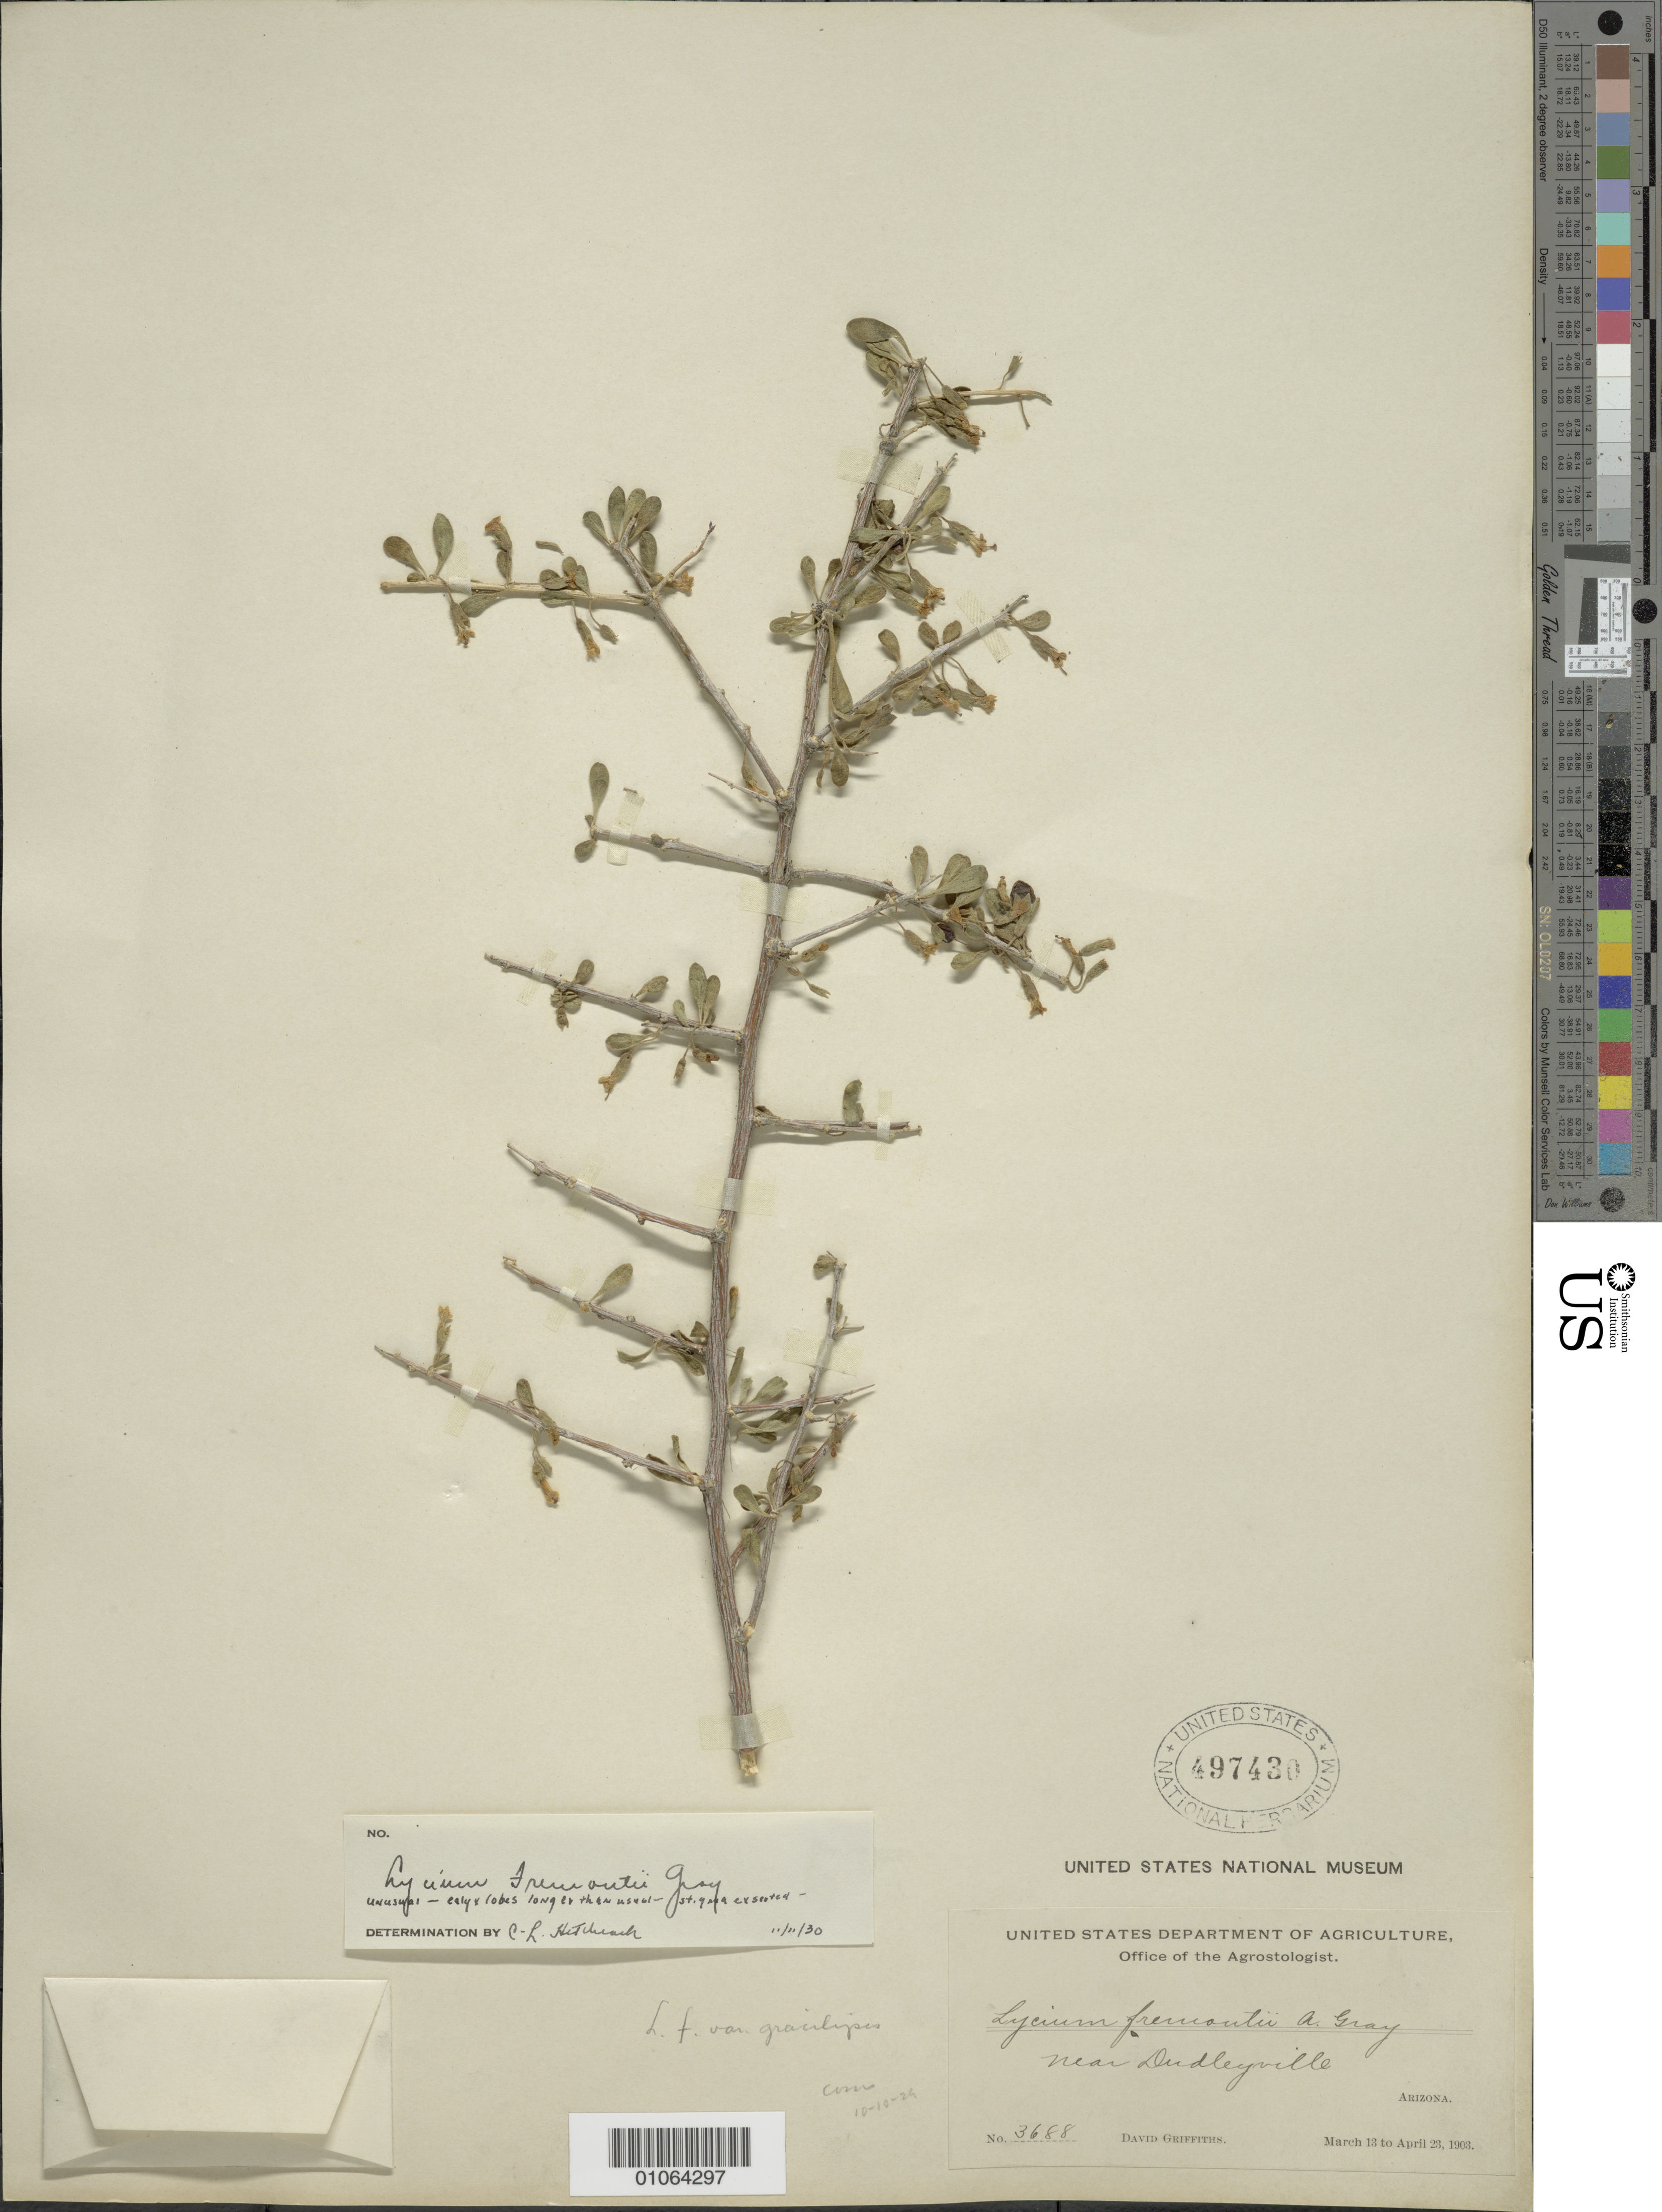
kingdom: Plantae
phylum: Tracheophyta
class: Magnoliopsida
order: Solanales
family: Solanaceae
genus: Lycium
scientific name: Lycium fremontii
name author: A. Gray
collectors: D. Griffiths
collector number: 3688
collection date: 1903-03-13/1903-04-23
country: United States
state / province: Arizona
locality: Near Dudleyville.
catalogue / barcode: US 497430